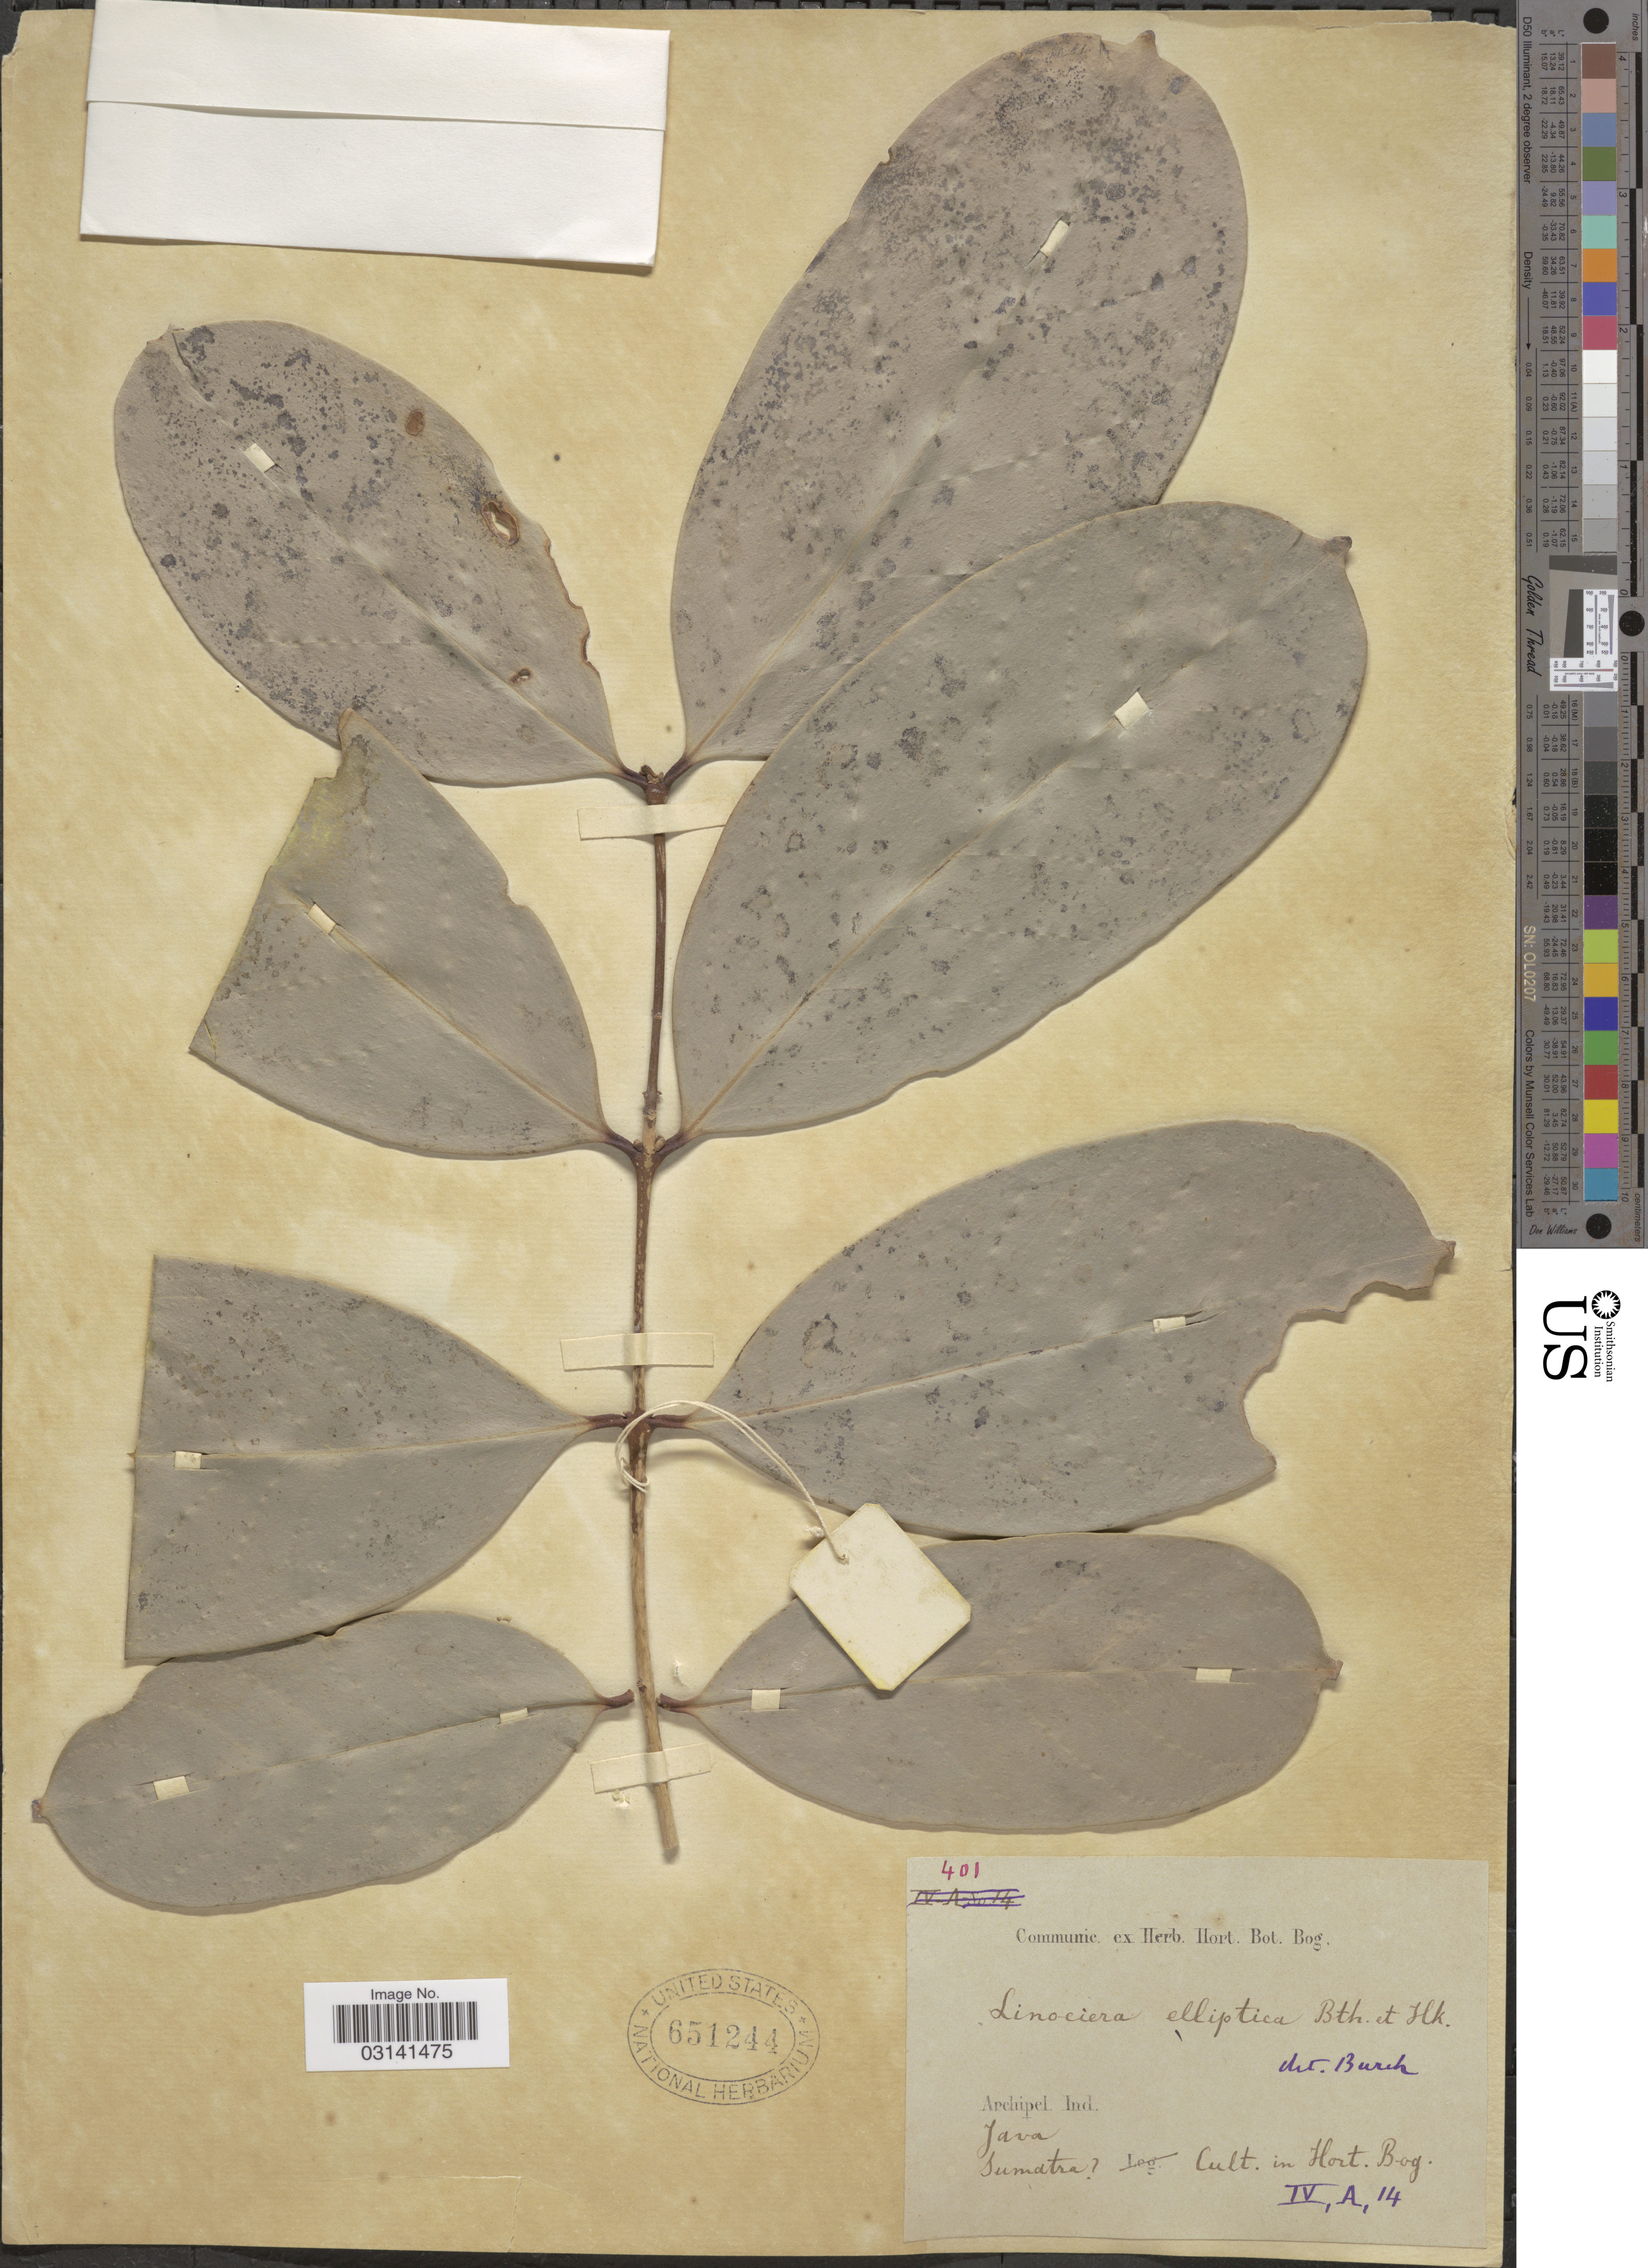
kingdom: Plantae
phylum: Tracheophyta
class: Magnoliopsida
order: Lamiales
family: Oleaceae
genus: Chionanthus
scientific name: Chionanthus ellipticus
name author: Blume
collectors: ex herb. Hort. Bot. Bog.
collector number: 401?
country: Indonesia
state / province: Java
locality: Archipel. Ind. Sumatra [unsure placement]. Cult. in Hort. Bog.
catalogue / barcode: US 651244